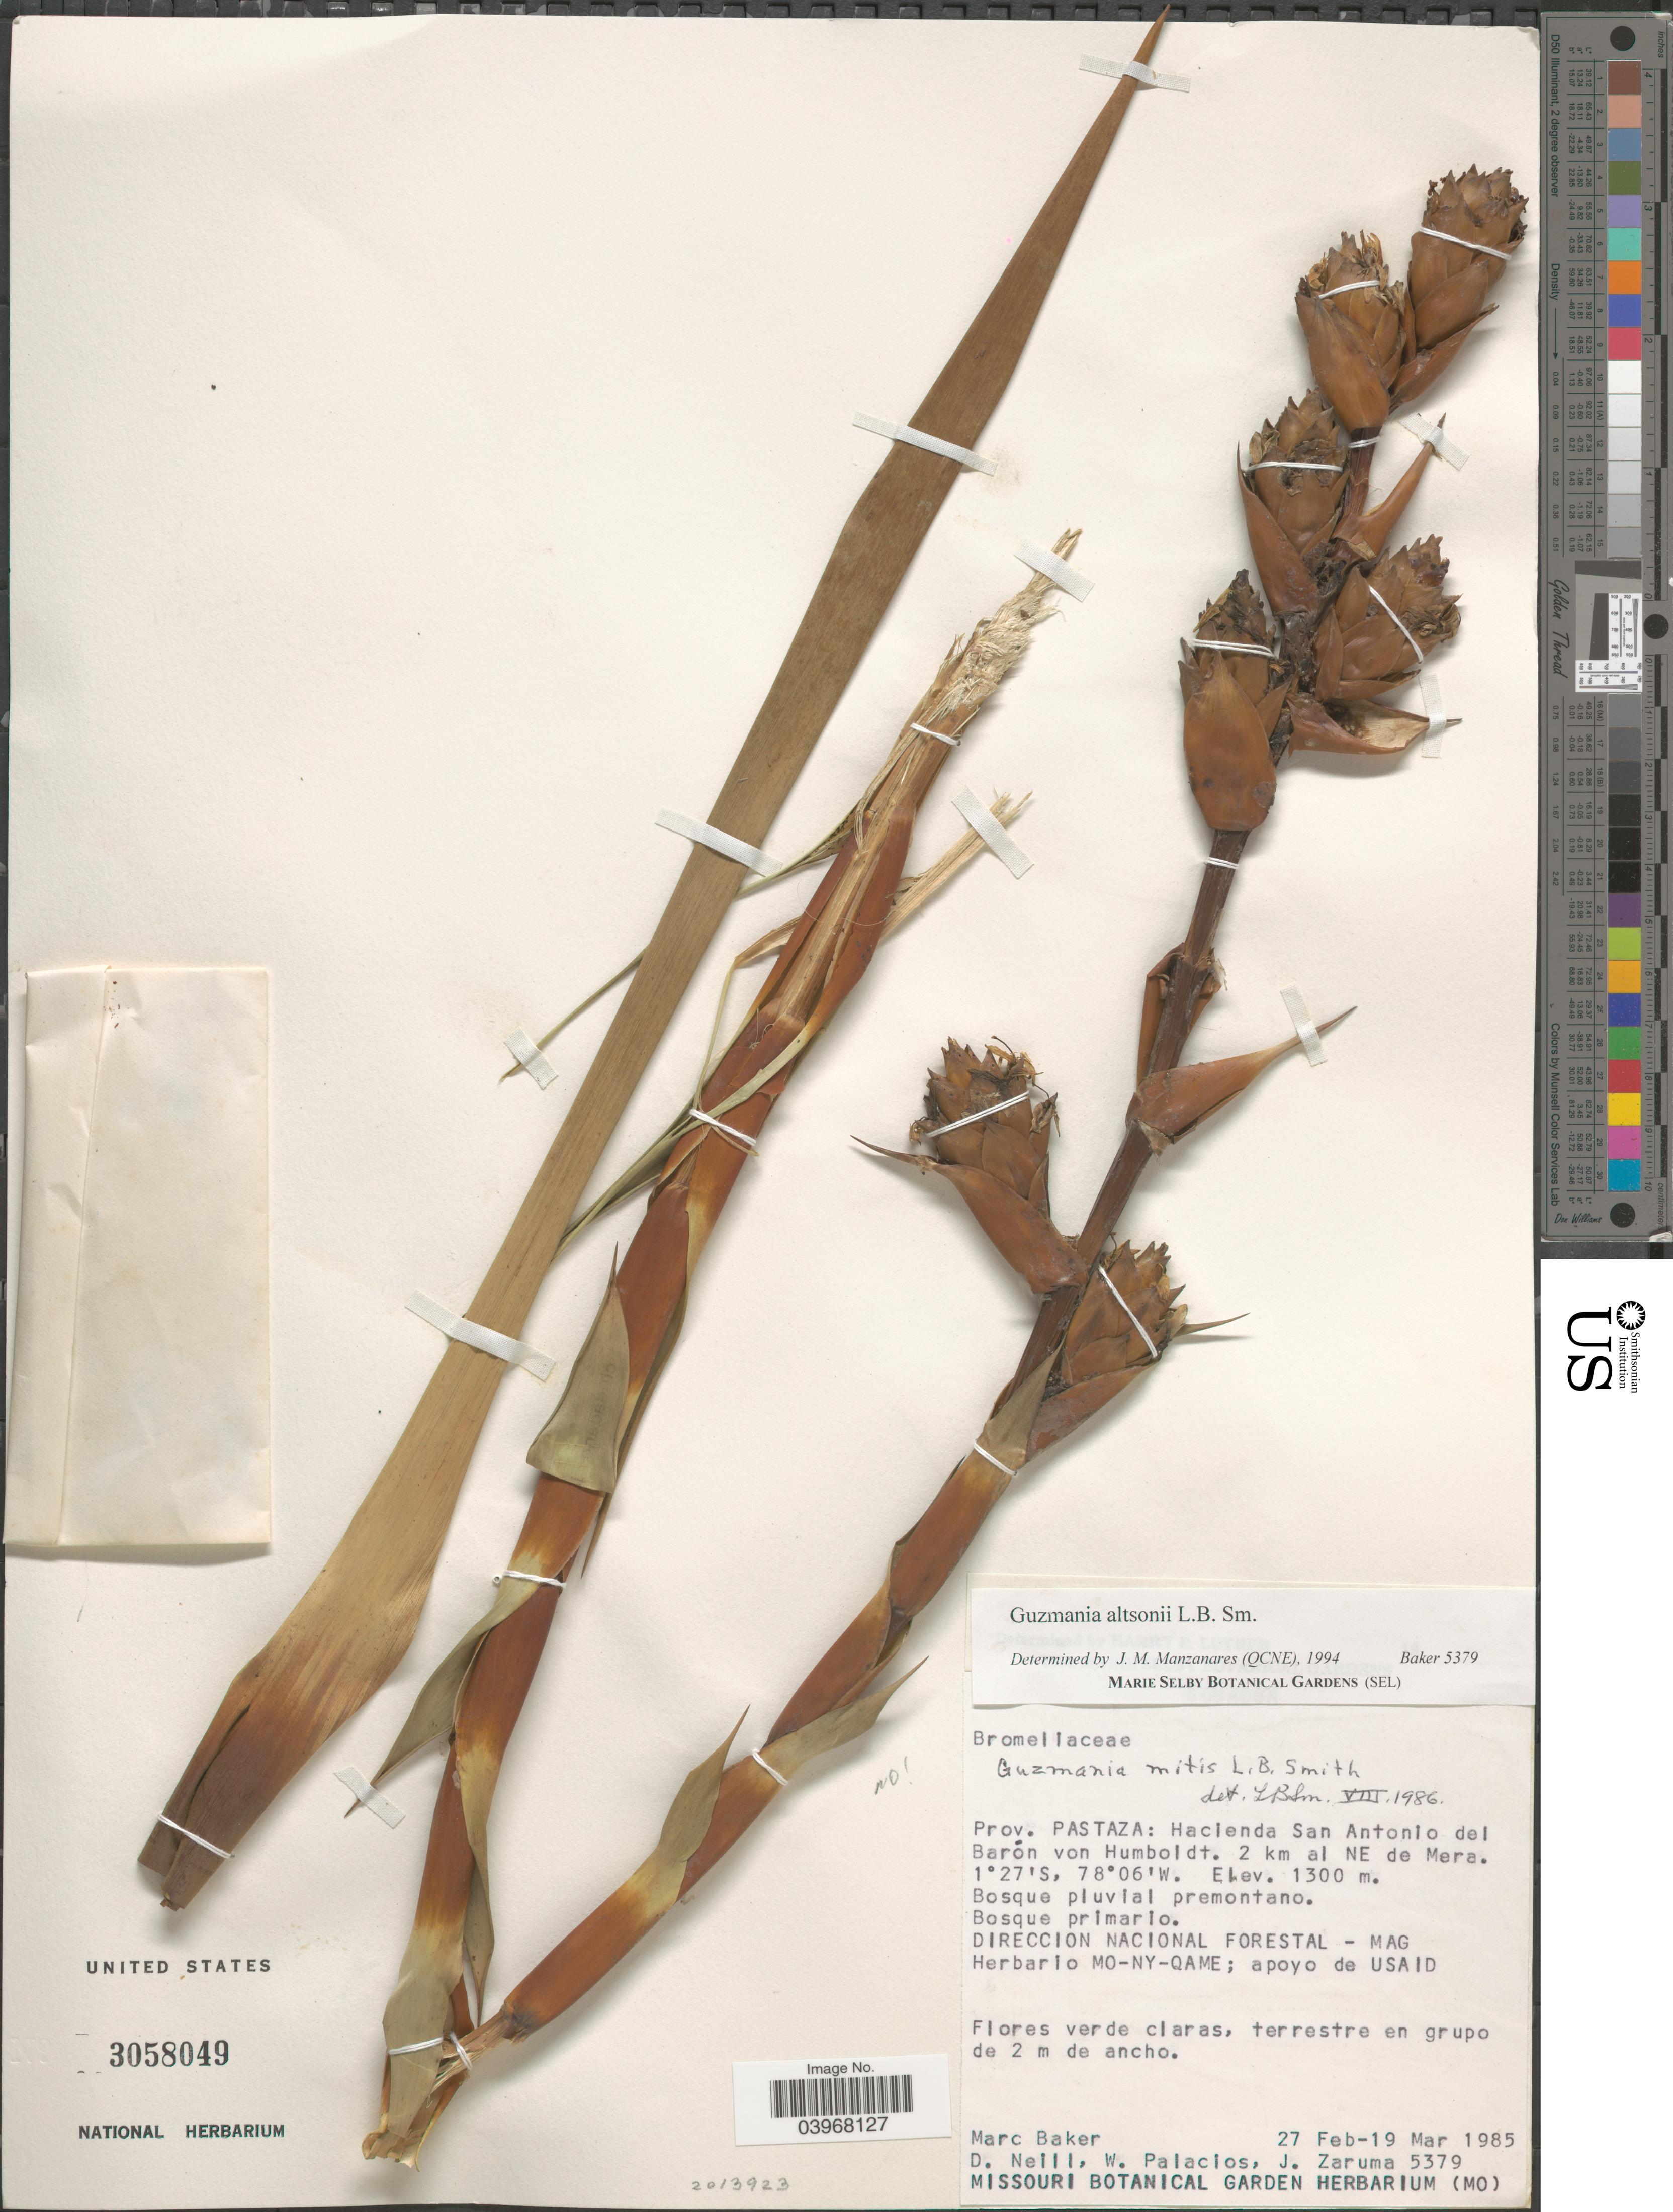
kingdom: Plantae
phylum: Tracheophyta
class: Liliopsida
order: Poales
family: Bromeliaceae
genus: Guzmania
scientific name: Guzmania altsonii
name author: L.B. Sm.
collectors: M. A. Baker, D. Neill, W. Palacios & J. Zaruma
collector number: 5379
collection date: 1985-02-27/1985-03-19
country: Ecuador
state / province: Pastaza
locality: Hacienda San Antonio del Barón von Humboldt. 2 km al NE de Mera. Direccion Nacional Forestal - MAG.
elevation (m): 1300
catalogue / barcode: US 3058049